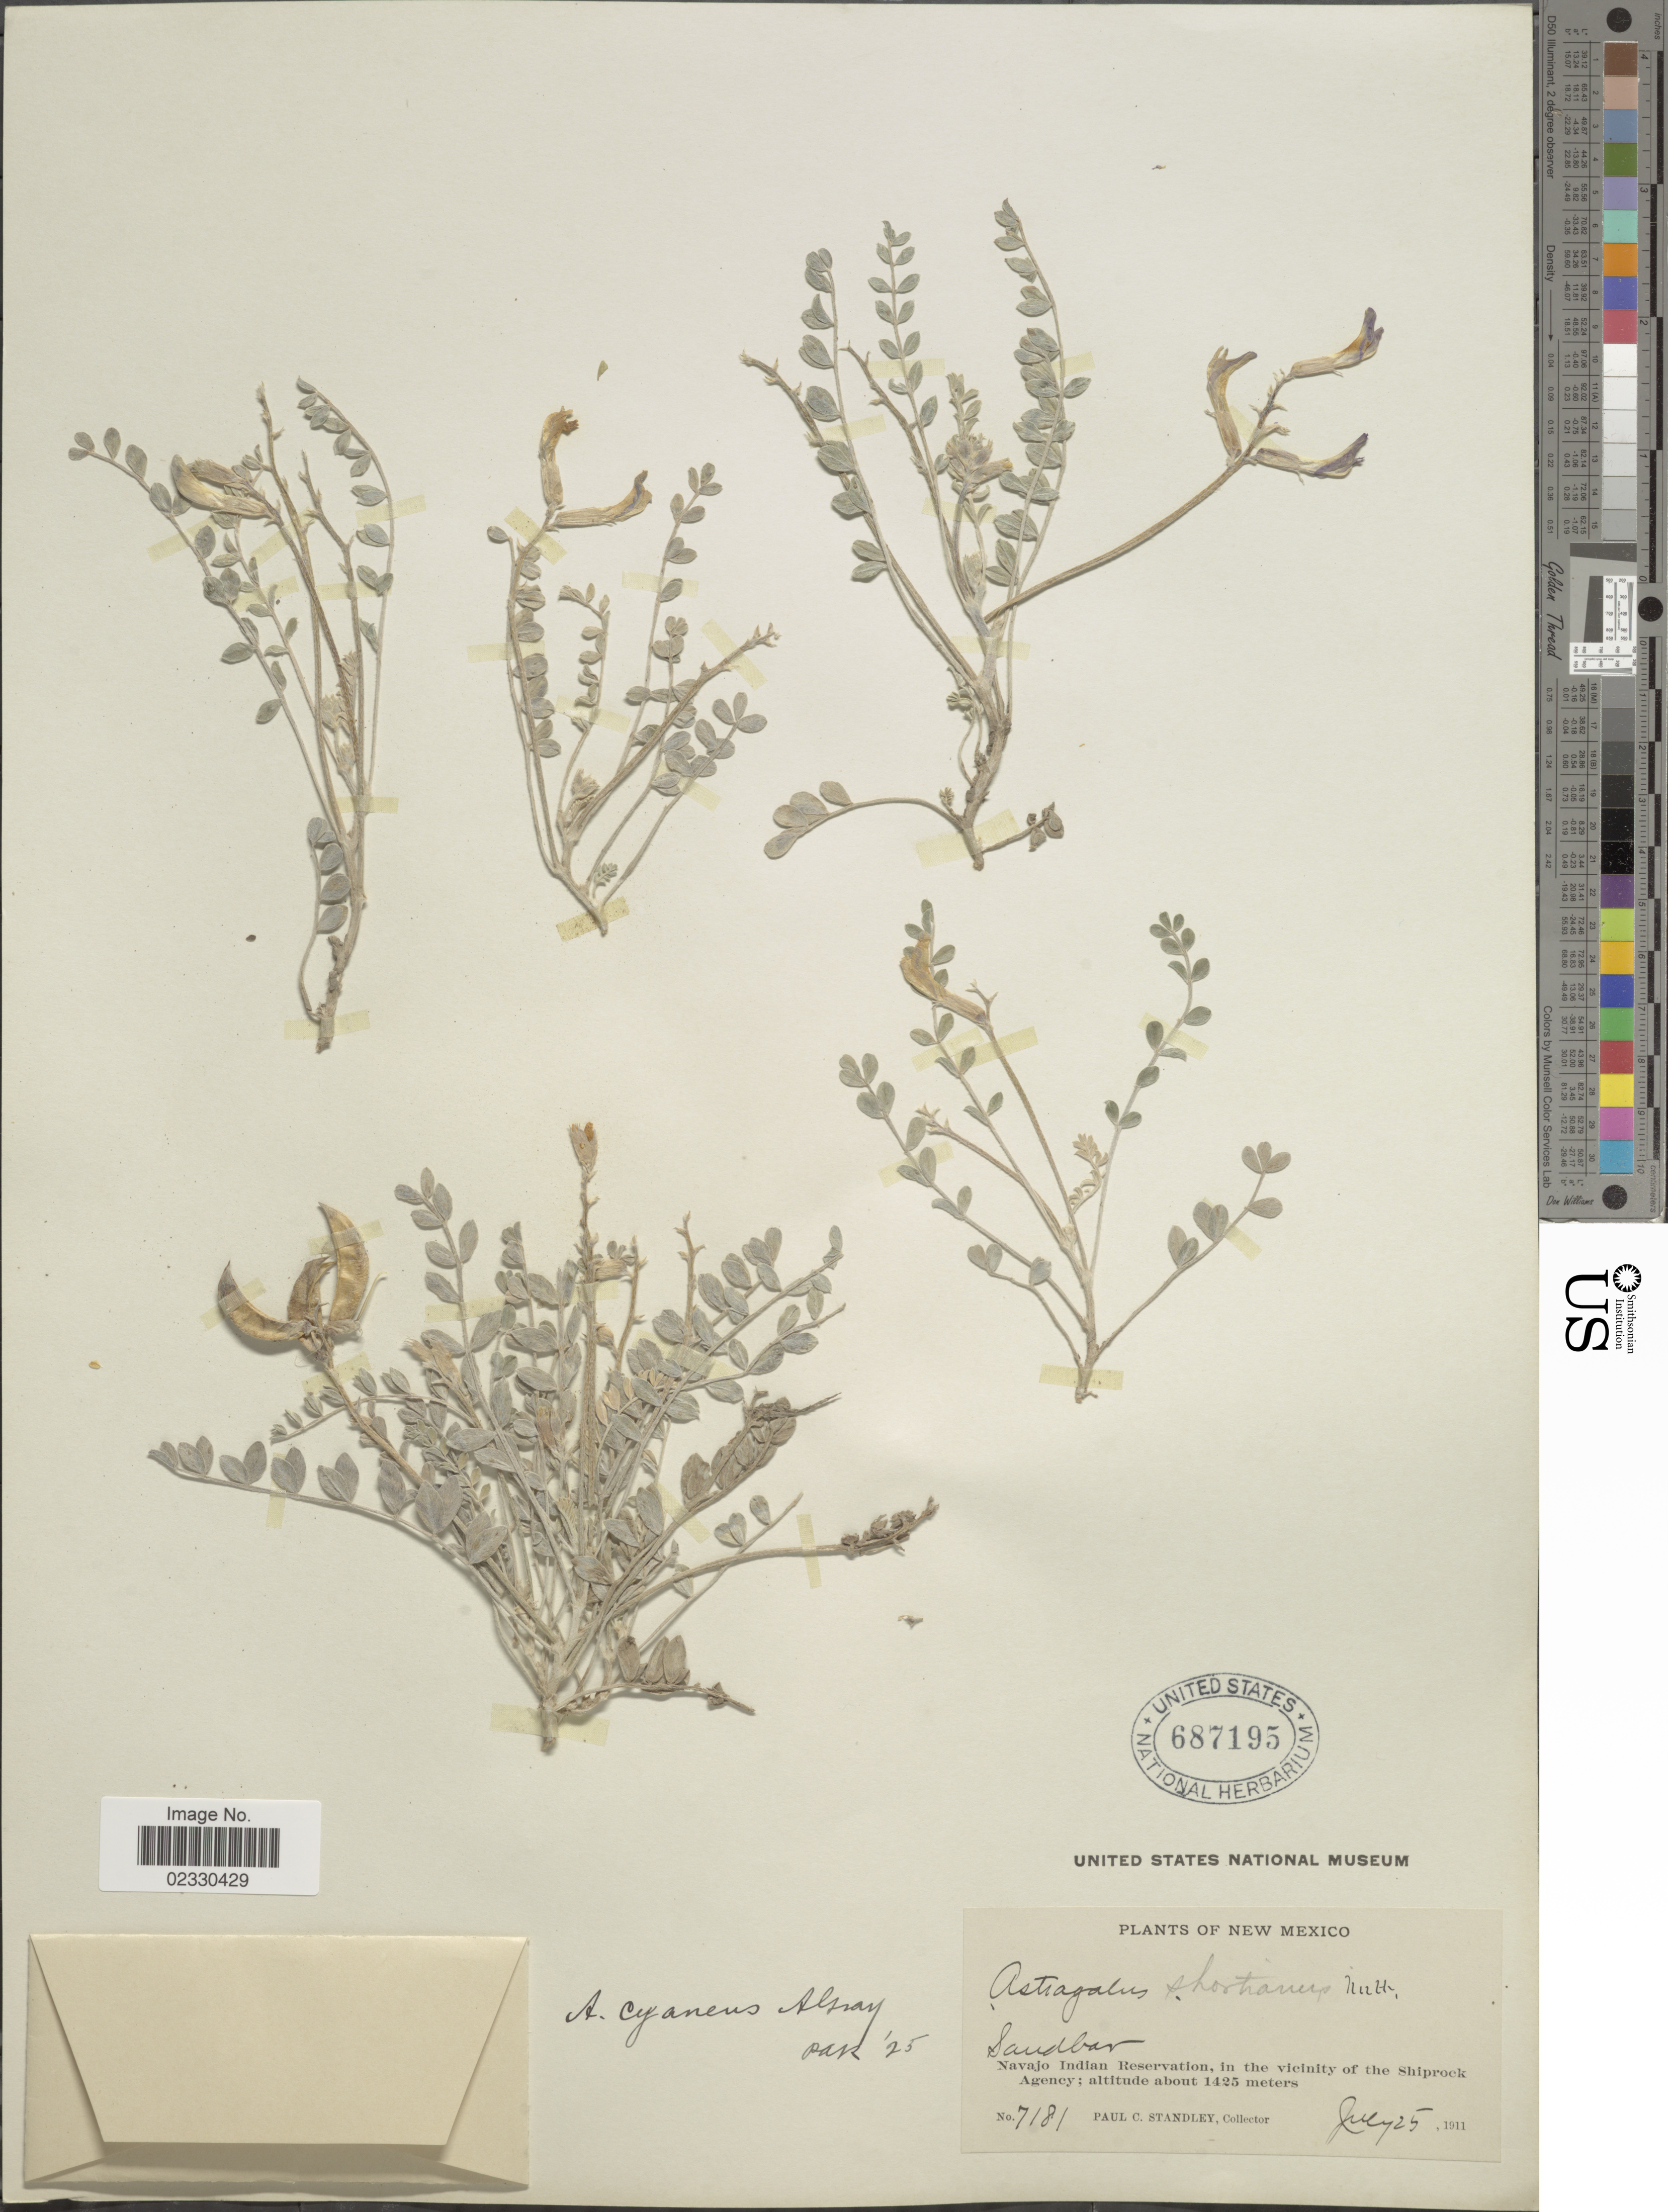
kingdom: Plantae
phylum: Tracheophyta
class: Magnoliopsida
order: Fabales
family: Fabaceae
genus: Astragalus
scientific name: Astragalus cyaneus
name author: A. Gray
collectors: P. C. Standley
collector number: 7181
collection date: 1911-07-25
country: United States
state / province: New Mexico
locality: Navajo, Indian Reservation, in the vicinity of the Shiprock Agency, Sandbar [unsure placement]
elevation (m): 1425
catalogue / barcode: US 687195